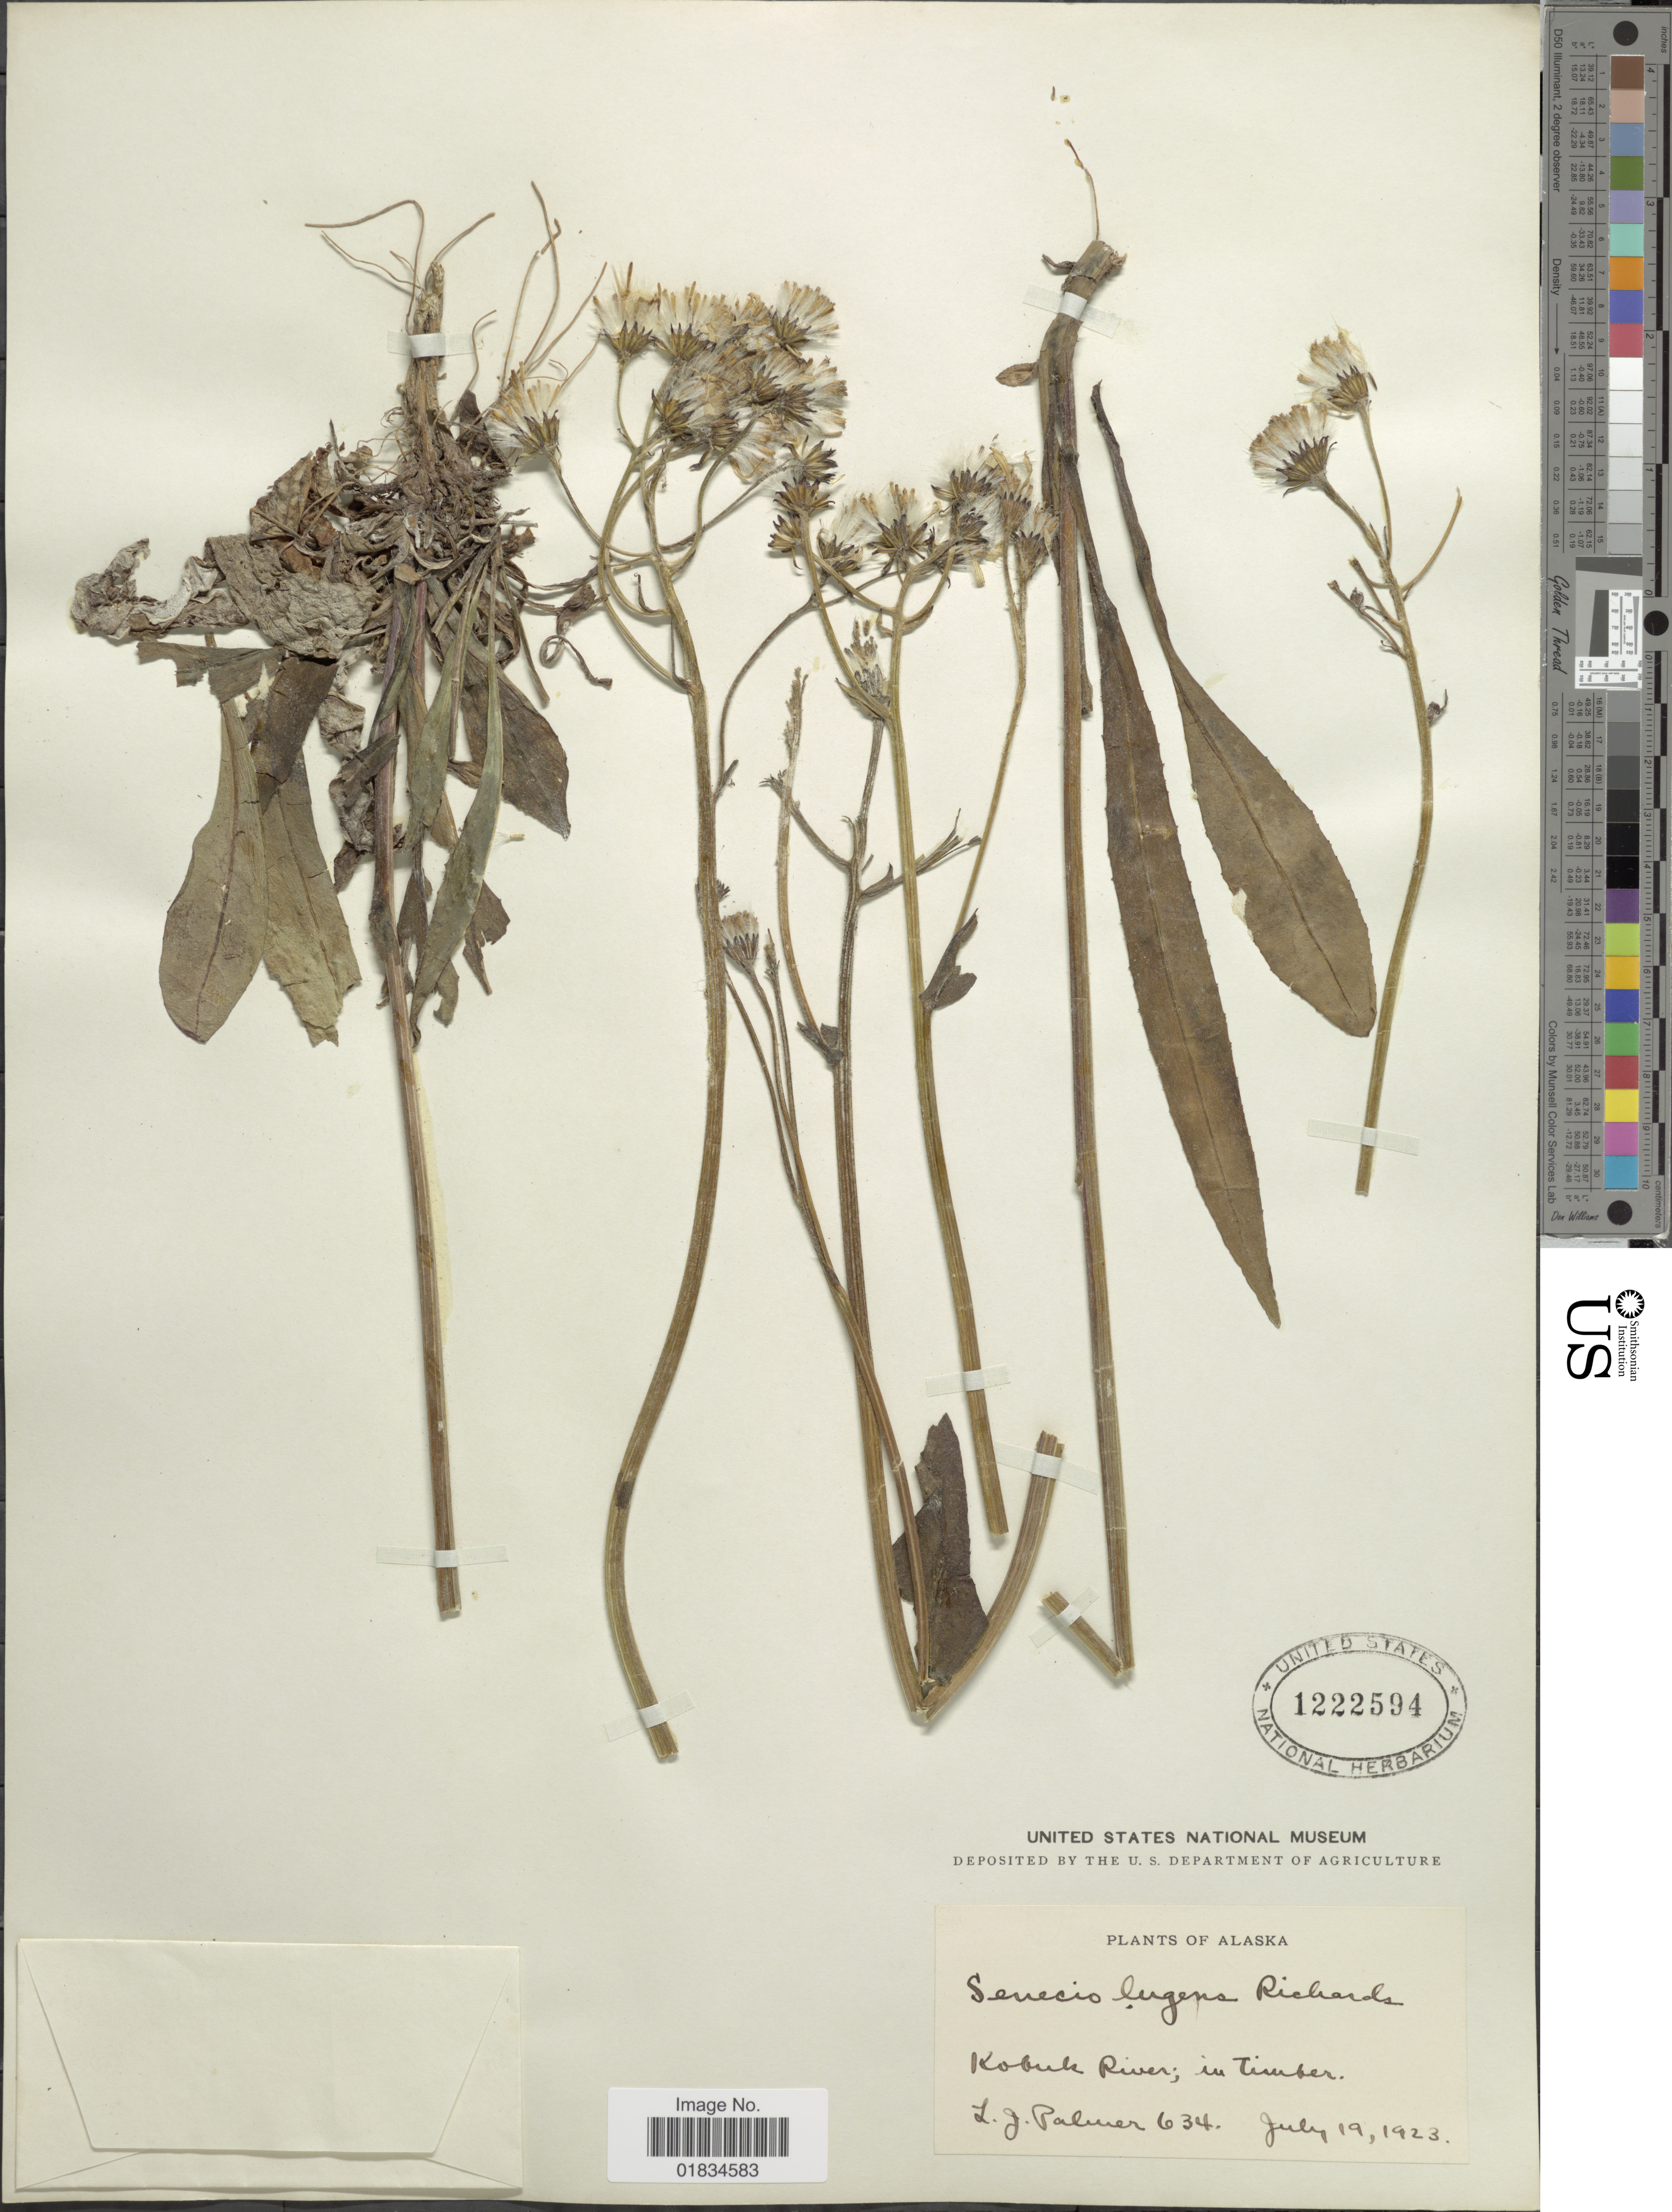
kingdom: Plantae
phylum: Tracheophyta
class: Magnoliopsida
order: Asterales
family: Asteraceae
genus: Senecio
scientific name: Senecio lugens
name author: Richardson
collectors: L. J. Palmer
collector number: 634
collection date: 1923-07-19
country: United States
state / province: Alaska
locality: Kobuk River; in Timber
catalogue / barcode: US 1222594